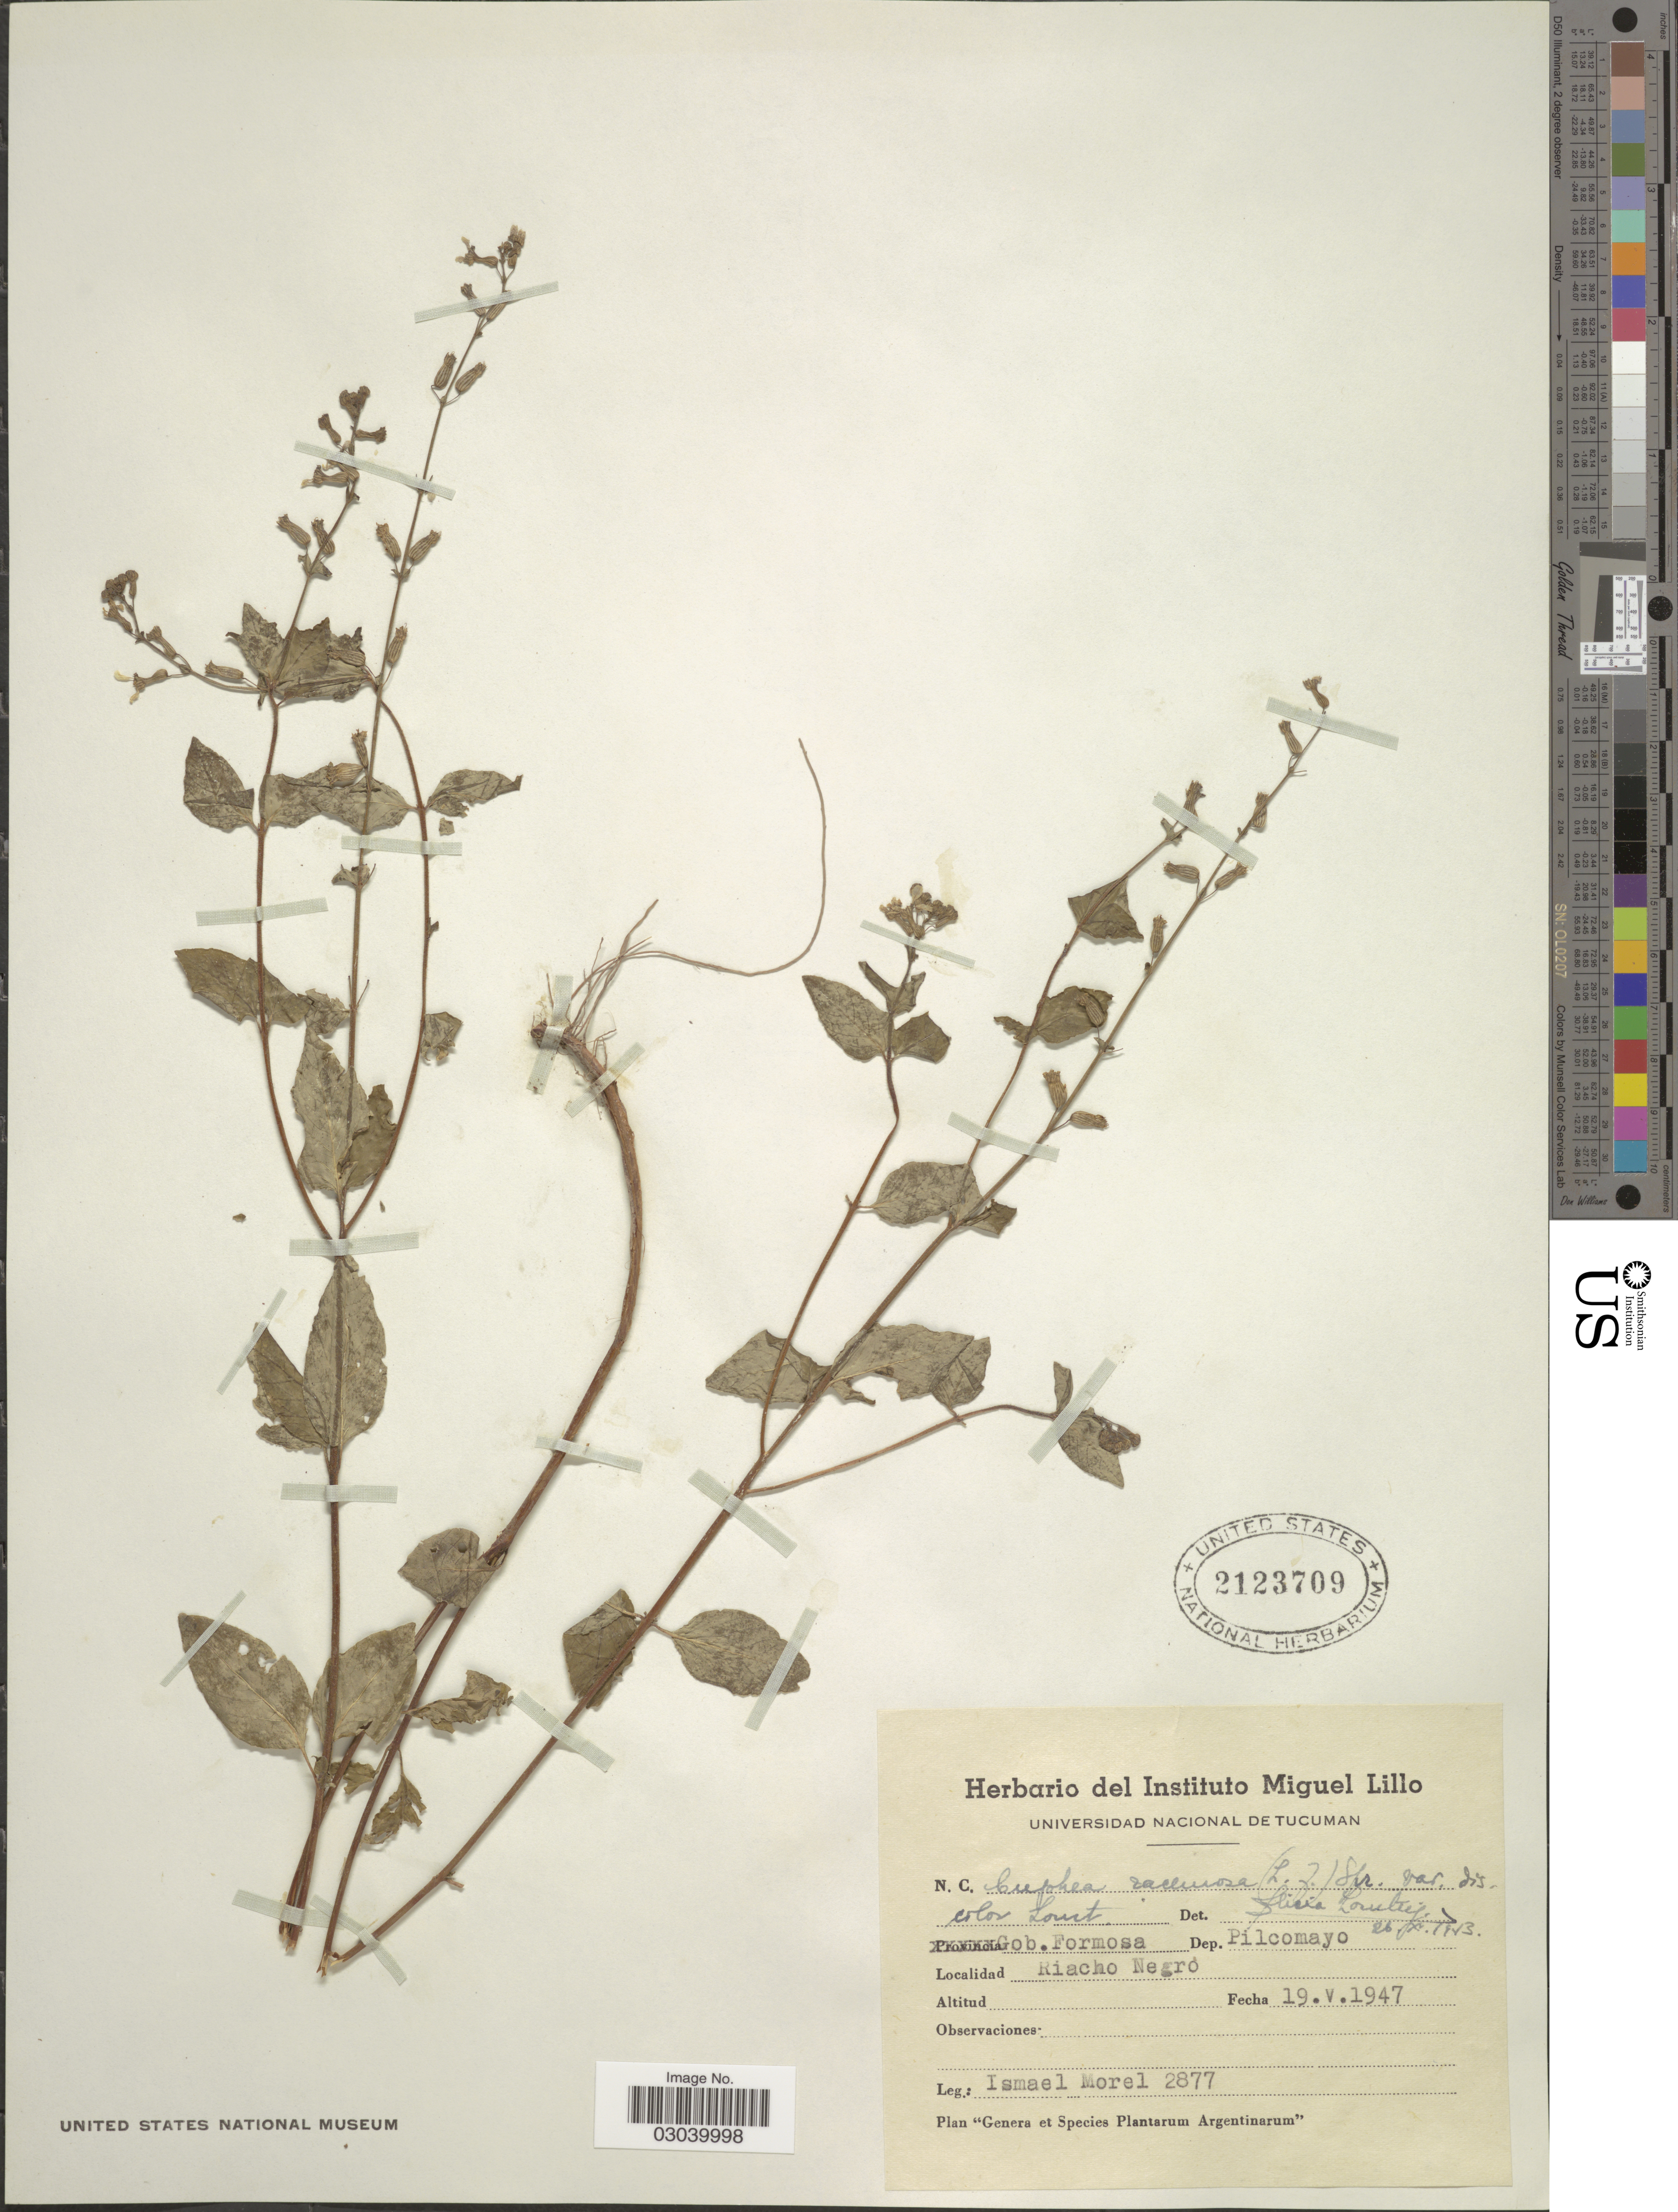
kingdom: Plantae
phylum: Tracheophyta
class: Magnoliopsida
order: Myrtales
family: Lythraceae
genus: Cuphea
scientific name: Cuphea racemosa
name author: (L. f.) Spreng.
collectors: I. Morel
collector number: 2877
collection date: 1947-05-19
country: Argentina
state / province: Formosa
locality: Gob. Formosa, Dep. Pilcomayo, Riacho Negro.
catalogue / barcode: US 2123709